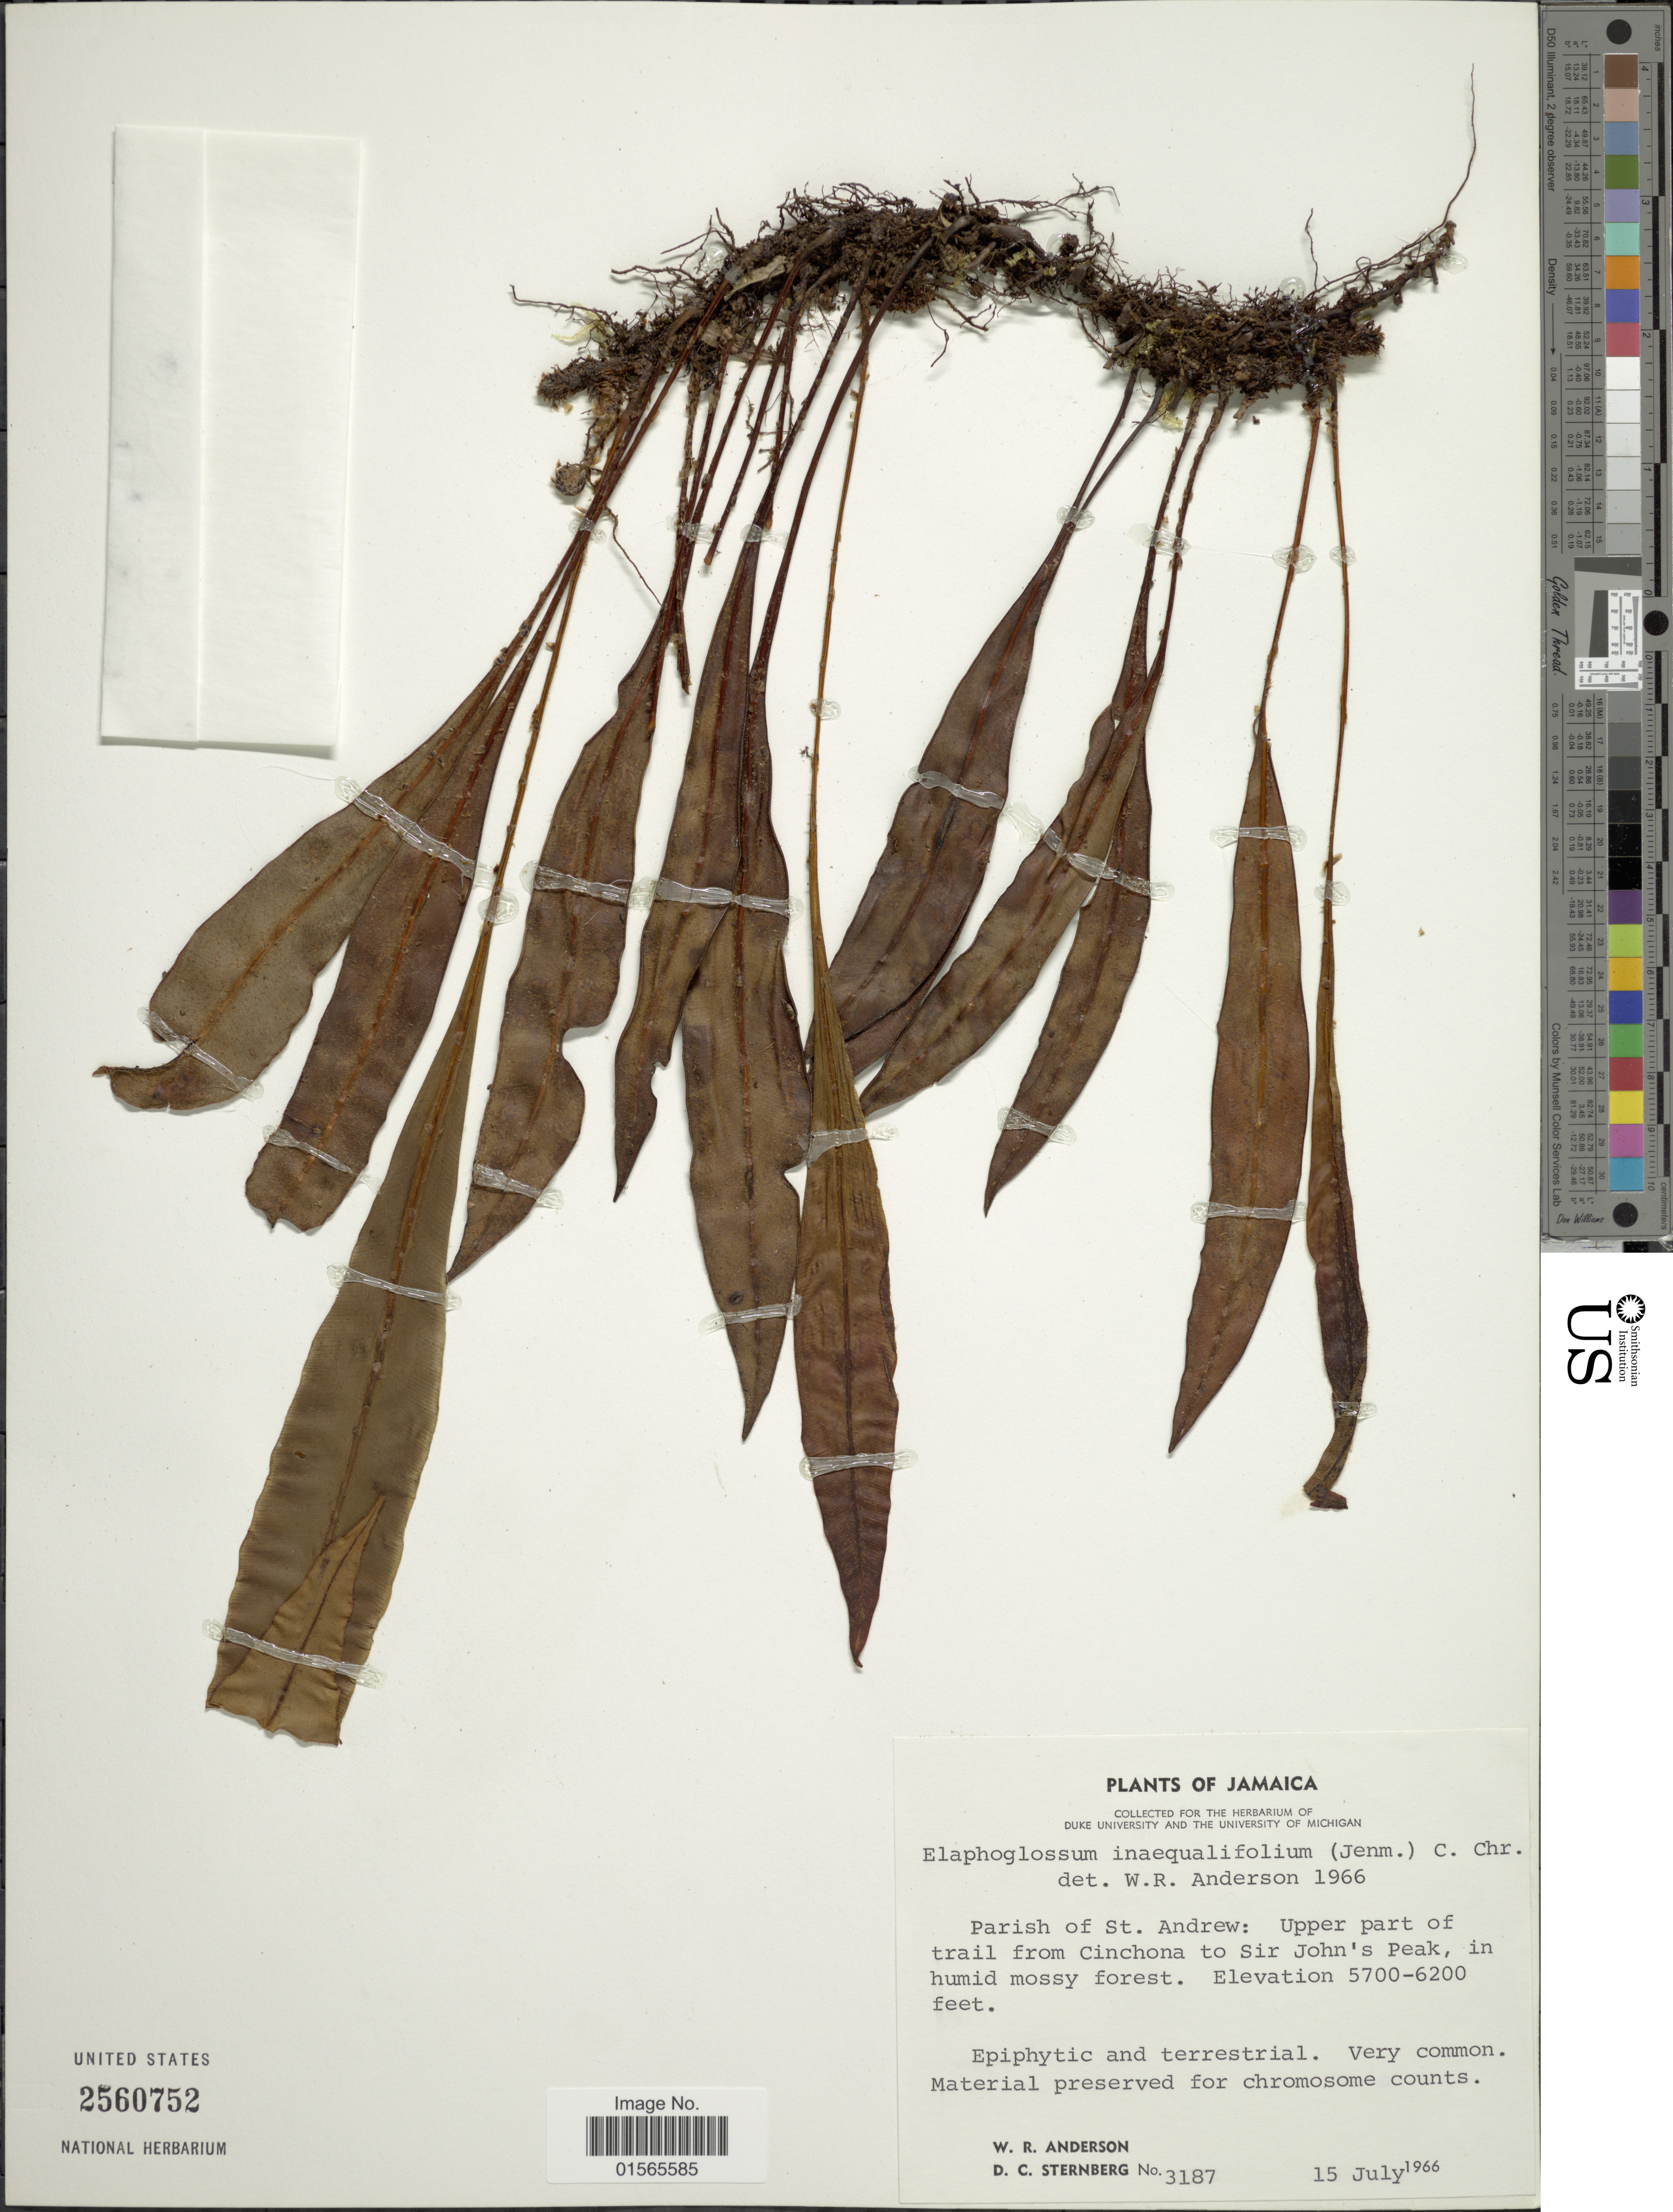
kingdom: Plantae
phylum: Tracheophyta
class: Polypodiopsida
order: Polypodiales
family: Dryopteridaceae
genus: Elaphoglossum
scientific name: Elaphoglossum inaequalifolium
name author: (Jenman) C. Chr.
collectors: W. Anderson & D. Sternberg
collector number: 3187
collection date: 1966-07-15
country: Jamaica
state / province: Saint Andrew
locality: Parish of St. Andrew Upper part of trail from Cinchona to Sir John's Peak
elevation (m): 1737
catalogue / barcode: US 2560752